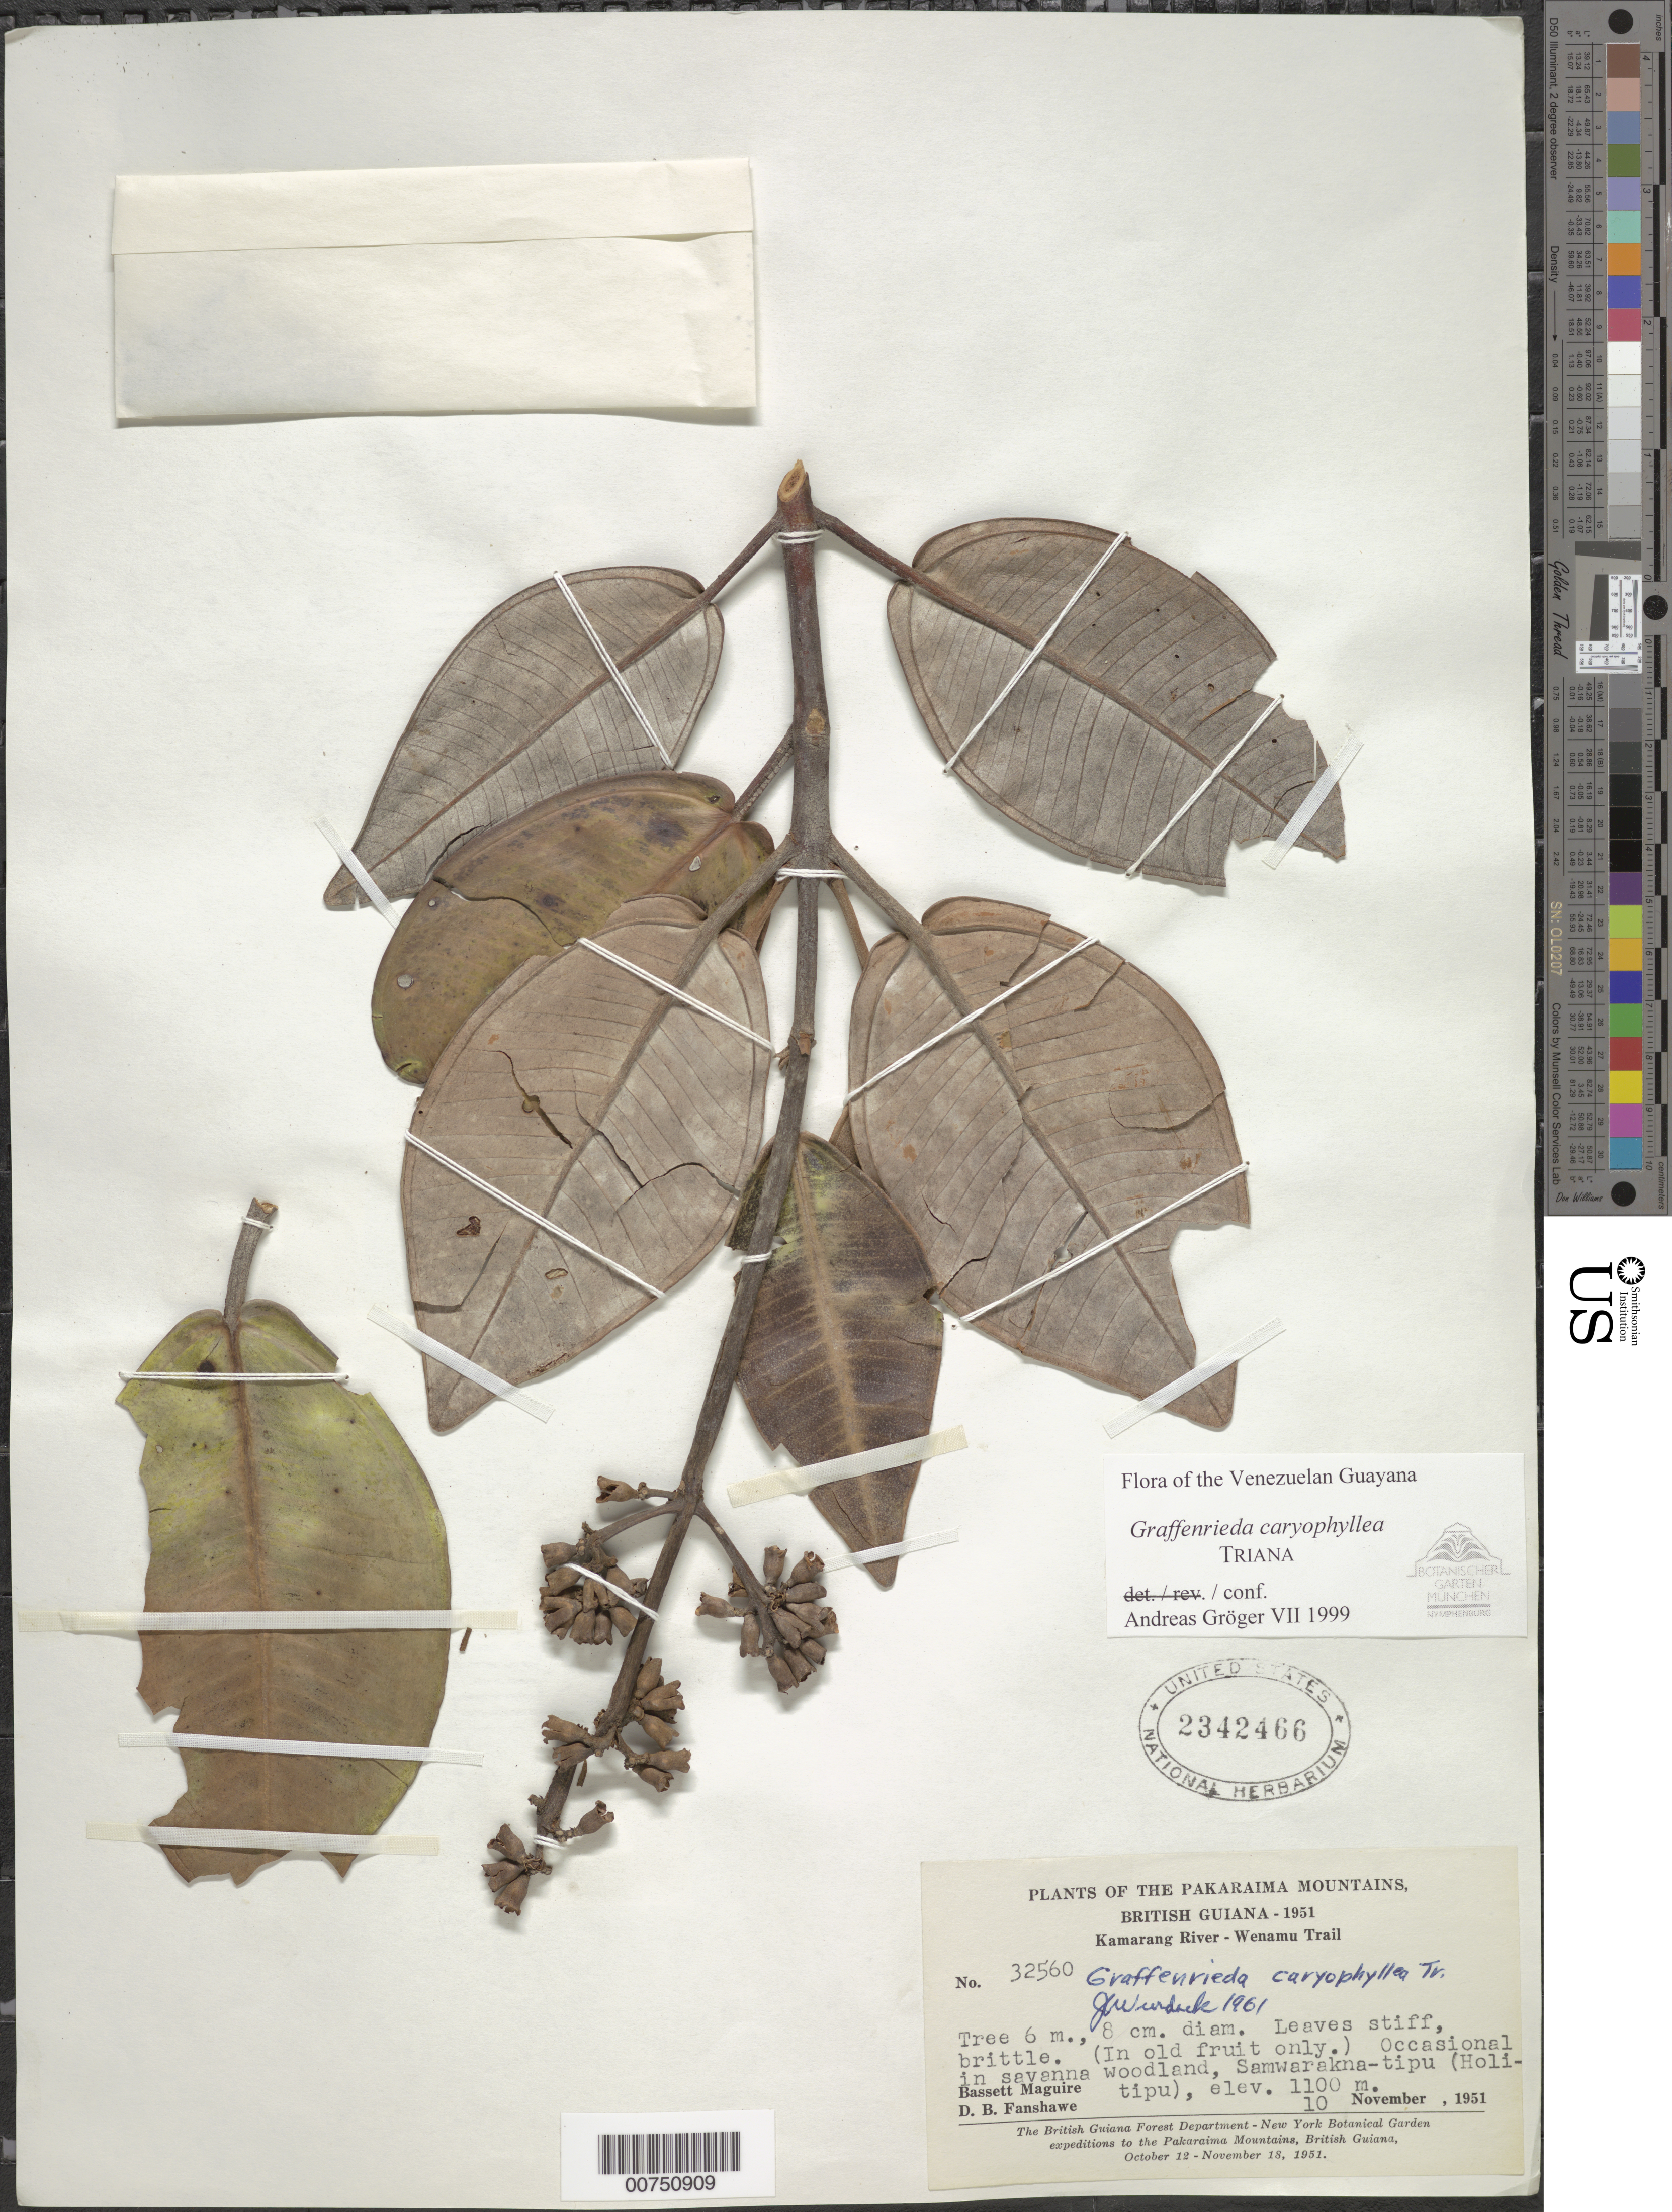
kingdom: Plantae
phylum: Tracheophyta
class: Magnoliopsida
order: Myrtales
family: Melastomataceae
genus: Graffenrieda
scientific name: Graffenrieda caryophyllea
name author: Triana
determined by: Gröger, A.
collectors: B. Maguire & D. B. Fanshawe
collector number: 32560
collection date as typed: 10-Nov-51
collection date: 1951-11-10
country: Guyana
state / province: Cuyuni-Mazaruni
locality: Samwarakna-tipu (Holi-tipu), Kamarang River - Wenamu Trail, Pakaraima Mts.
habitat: Savanna woodland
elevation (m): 1100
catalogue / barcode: US 2342466